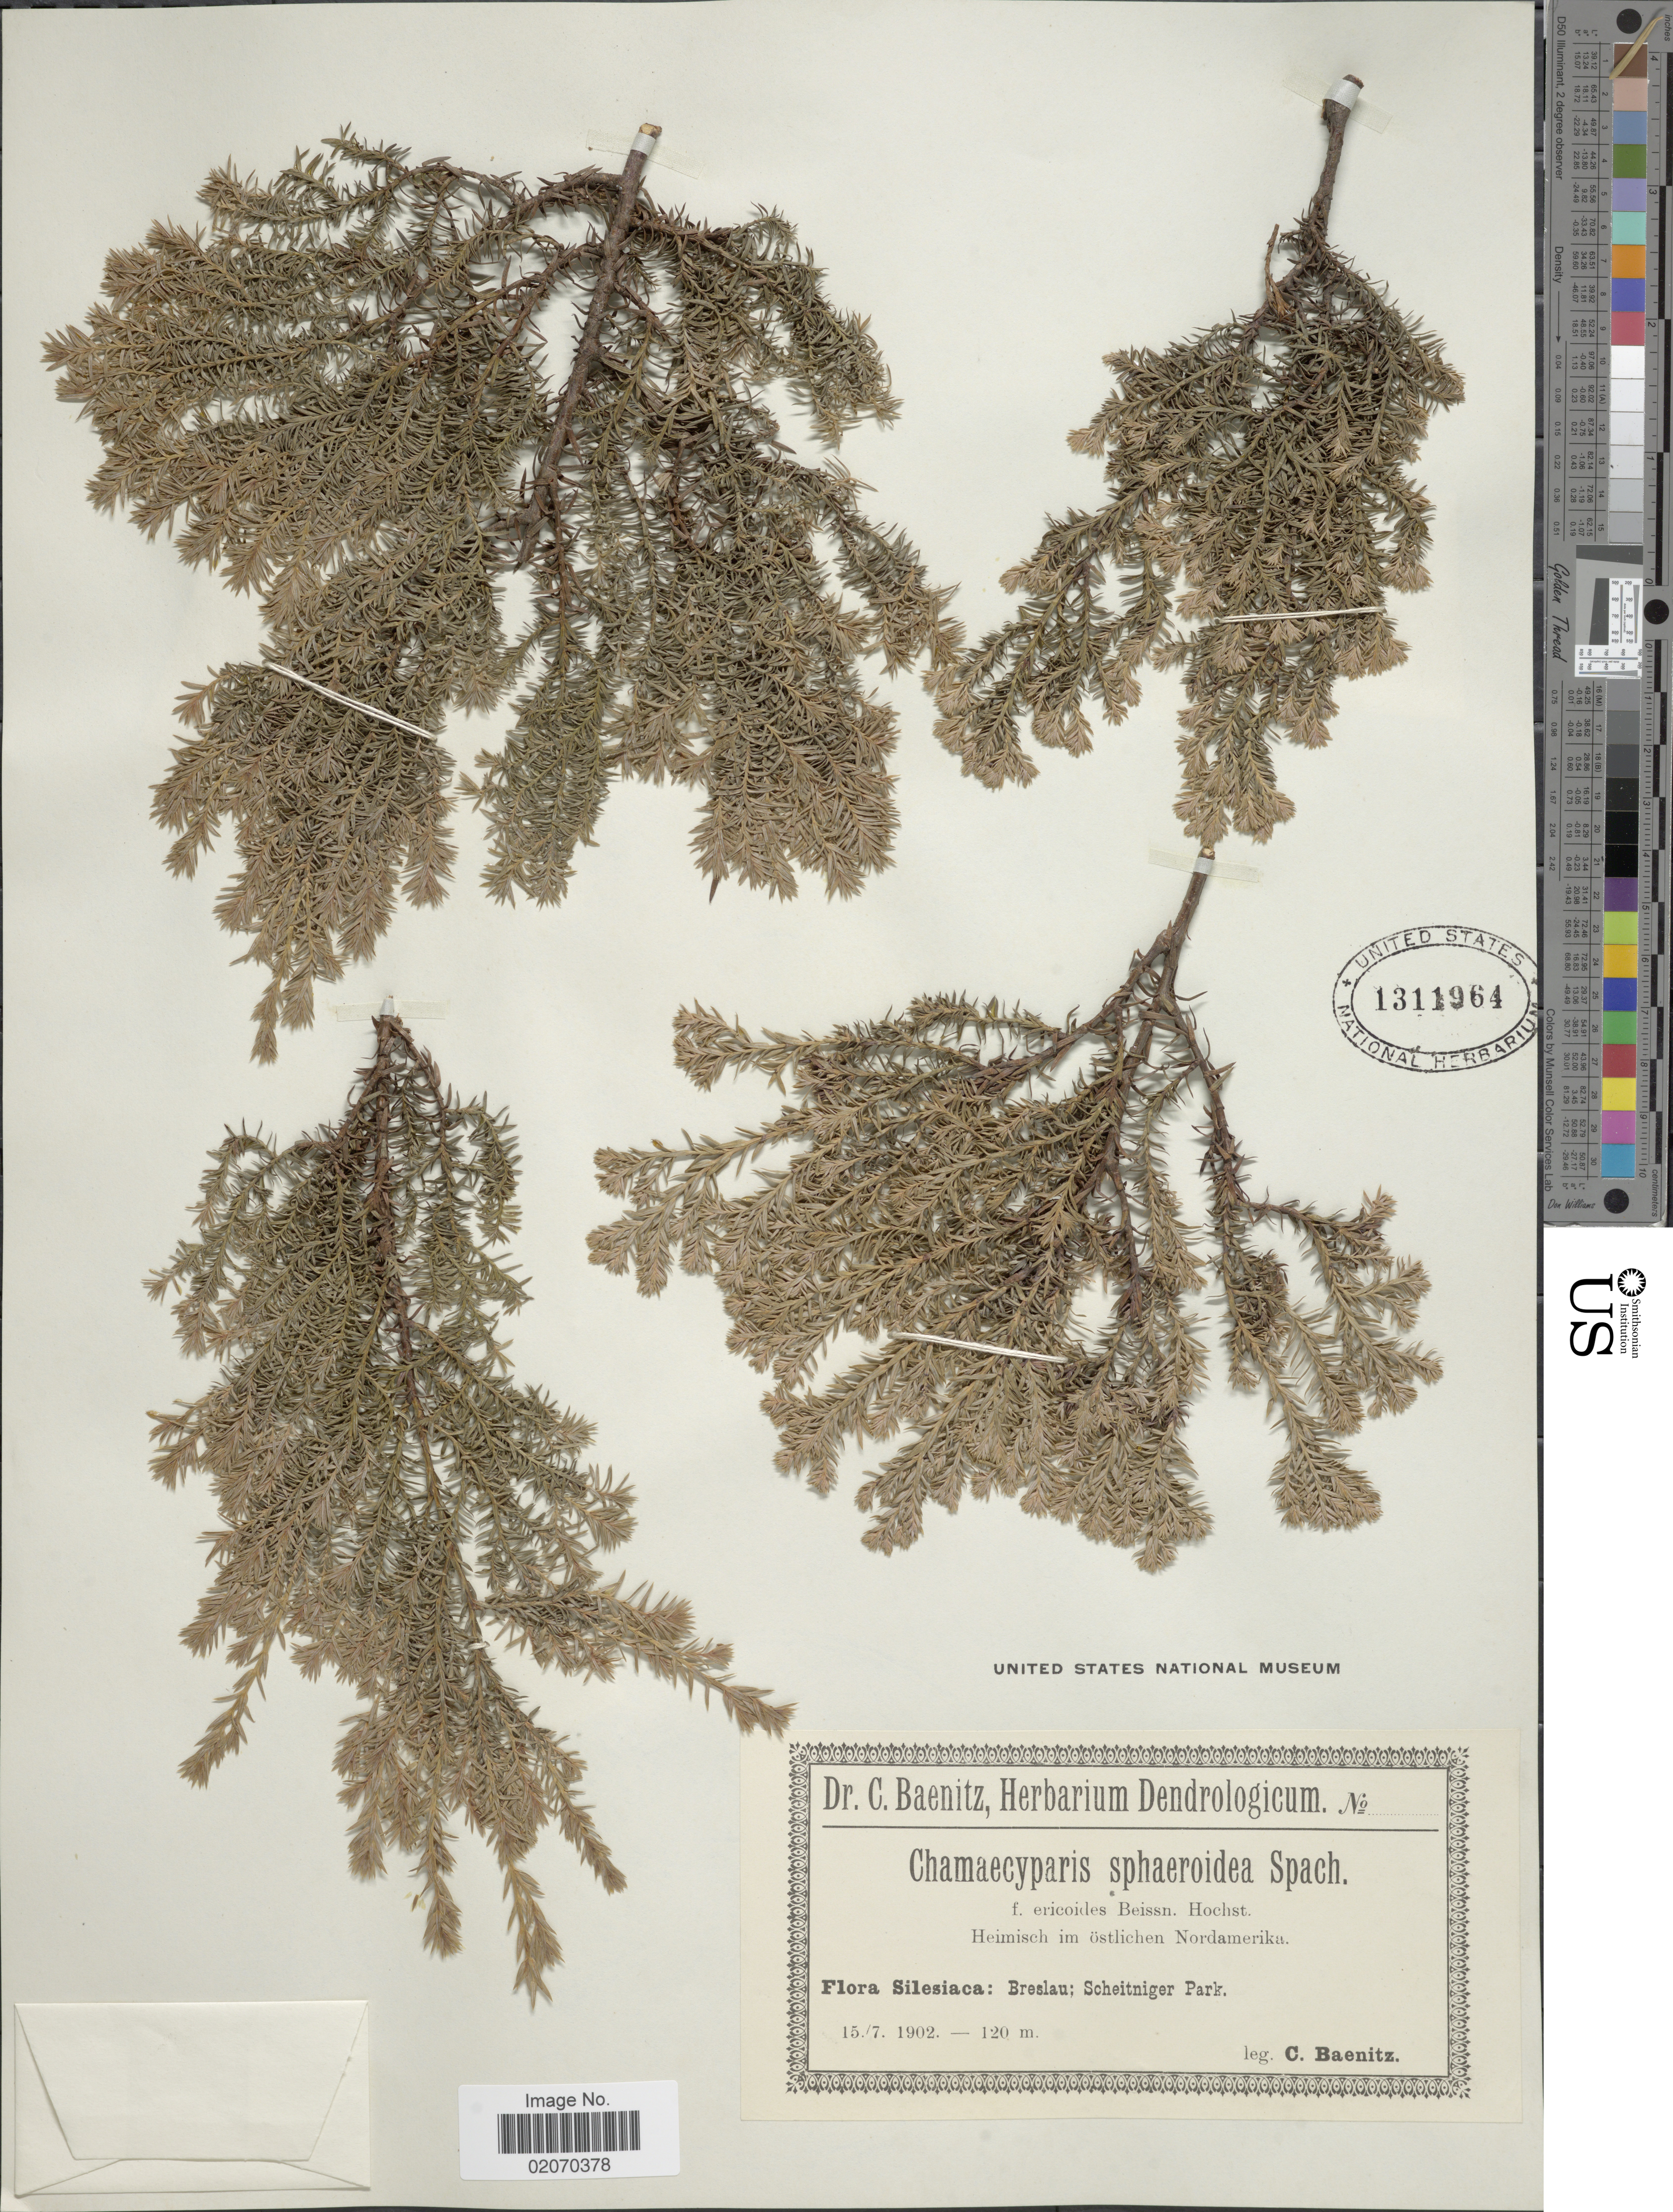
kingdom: Plantae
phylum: Tracheophyta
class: Pinopsida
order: Pinales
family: Cupressaceae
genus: Chamaecyparis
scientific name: Chamaecyparis thyoides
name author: (L.) Britton, Stearns & Poggenb.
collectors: C. G. Baenitz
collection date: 1902-07-15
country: Poland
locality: Silesiaca: Breslau; Scheitniger Park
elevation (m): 120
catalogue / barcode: US 1311964